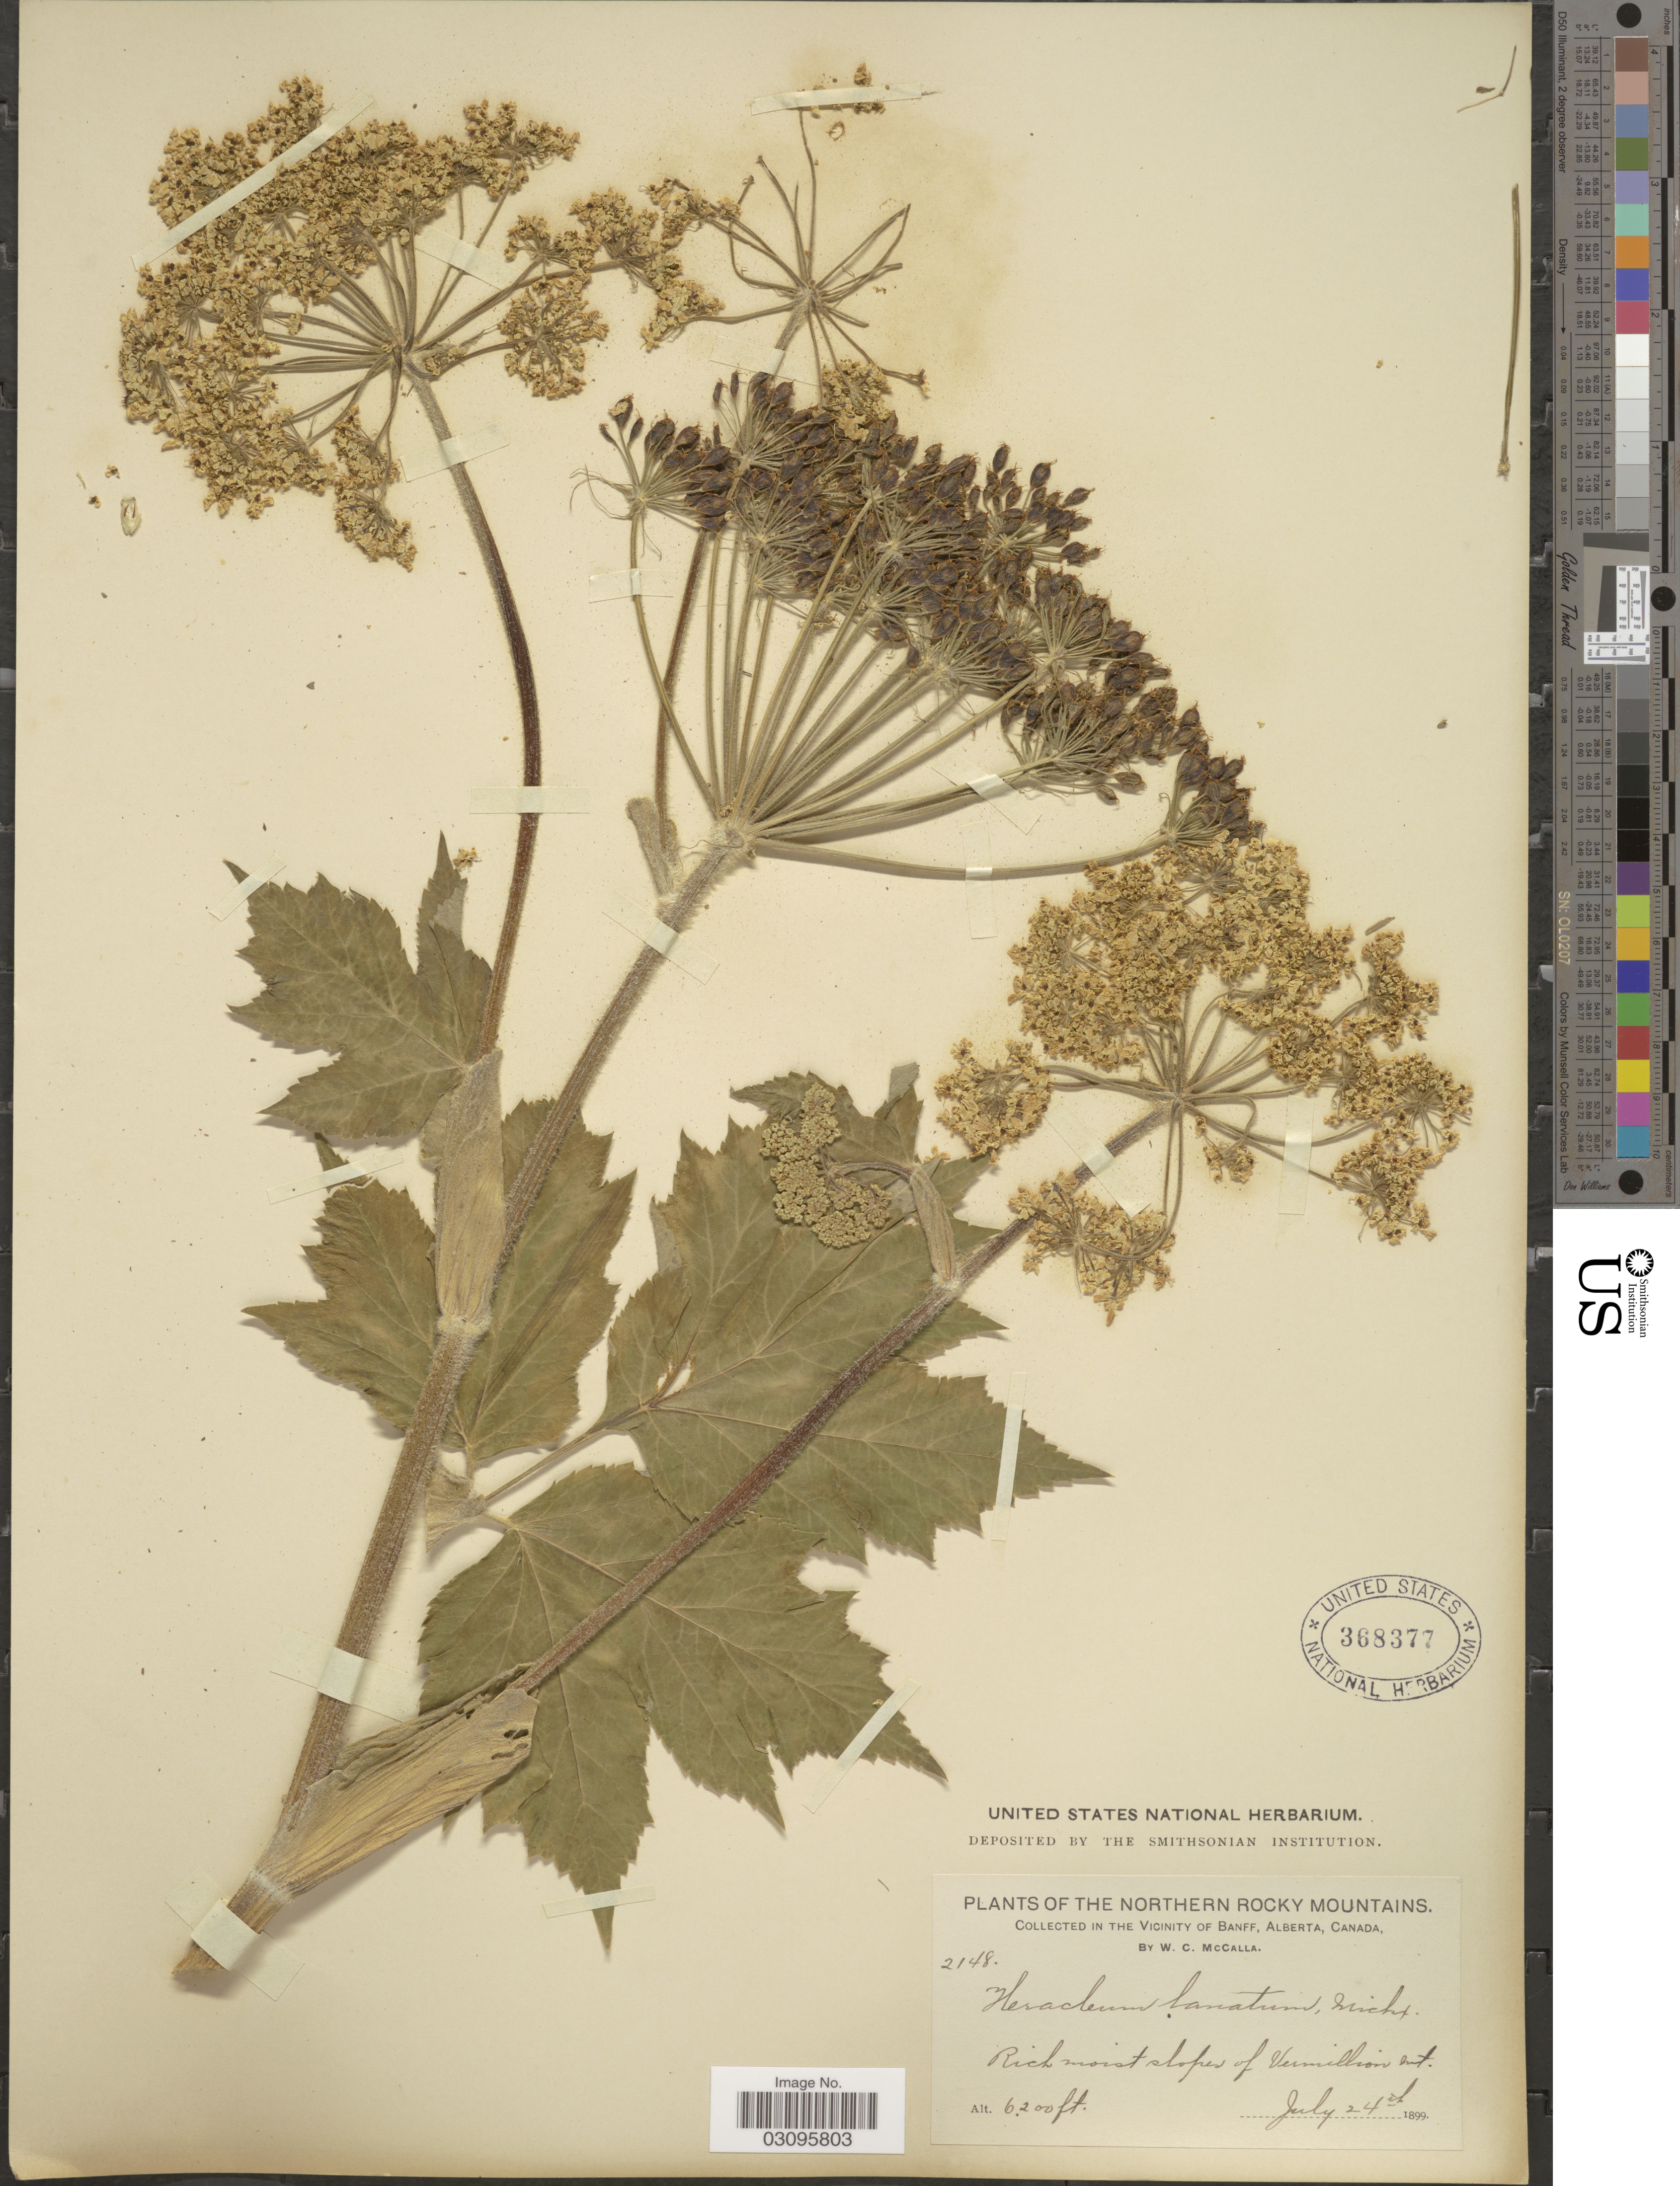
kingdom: Plantae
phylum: Tracheophyta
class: Magnoliopsida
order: Apiales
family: Apiaceae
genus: Heracleum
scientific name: Heracleum lanatum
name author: Michx.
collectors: W. McCalla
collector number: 2148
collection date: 1899-07-24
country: Canada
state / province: Alberta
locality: The Northern Rocky Mountains. Vicinity of Banff. Slopes of Vermillion Mt.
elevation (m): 1890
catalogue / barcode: US 368377